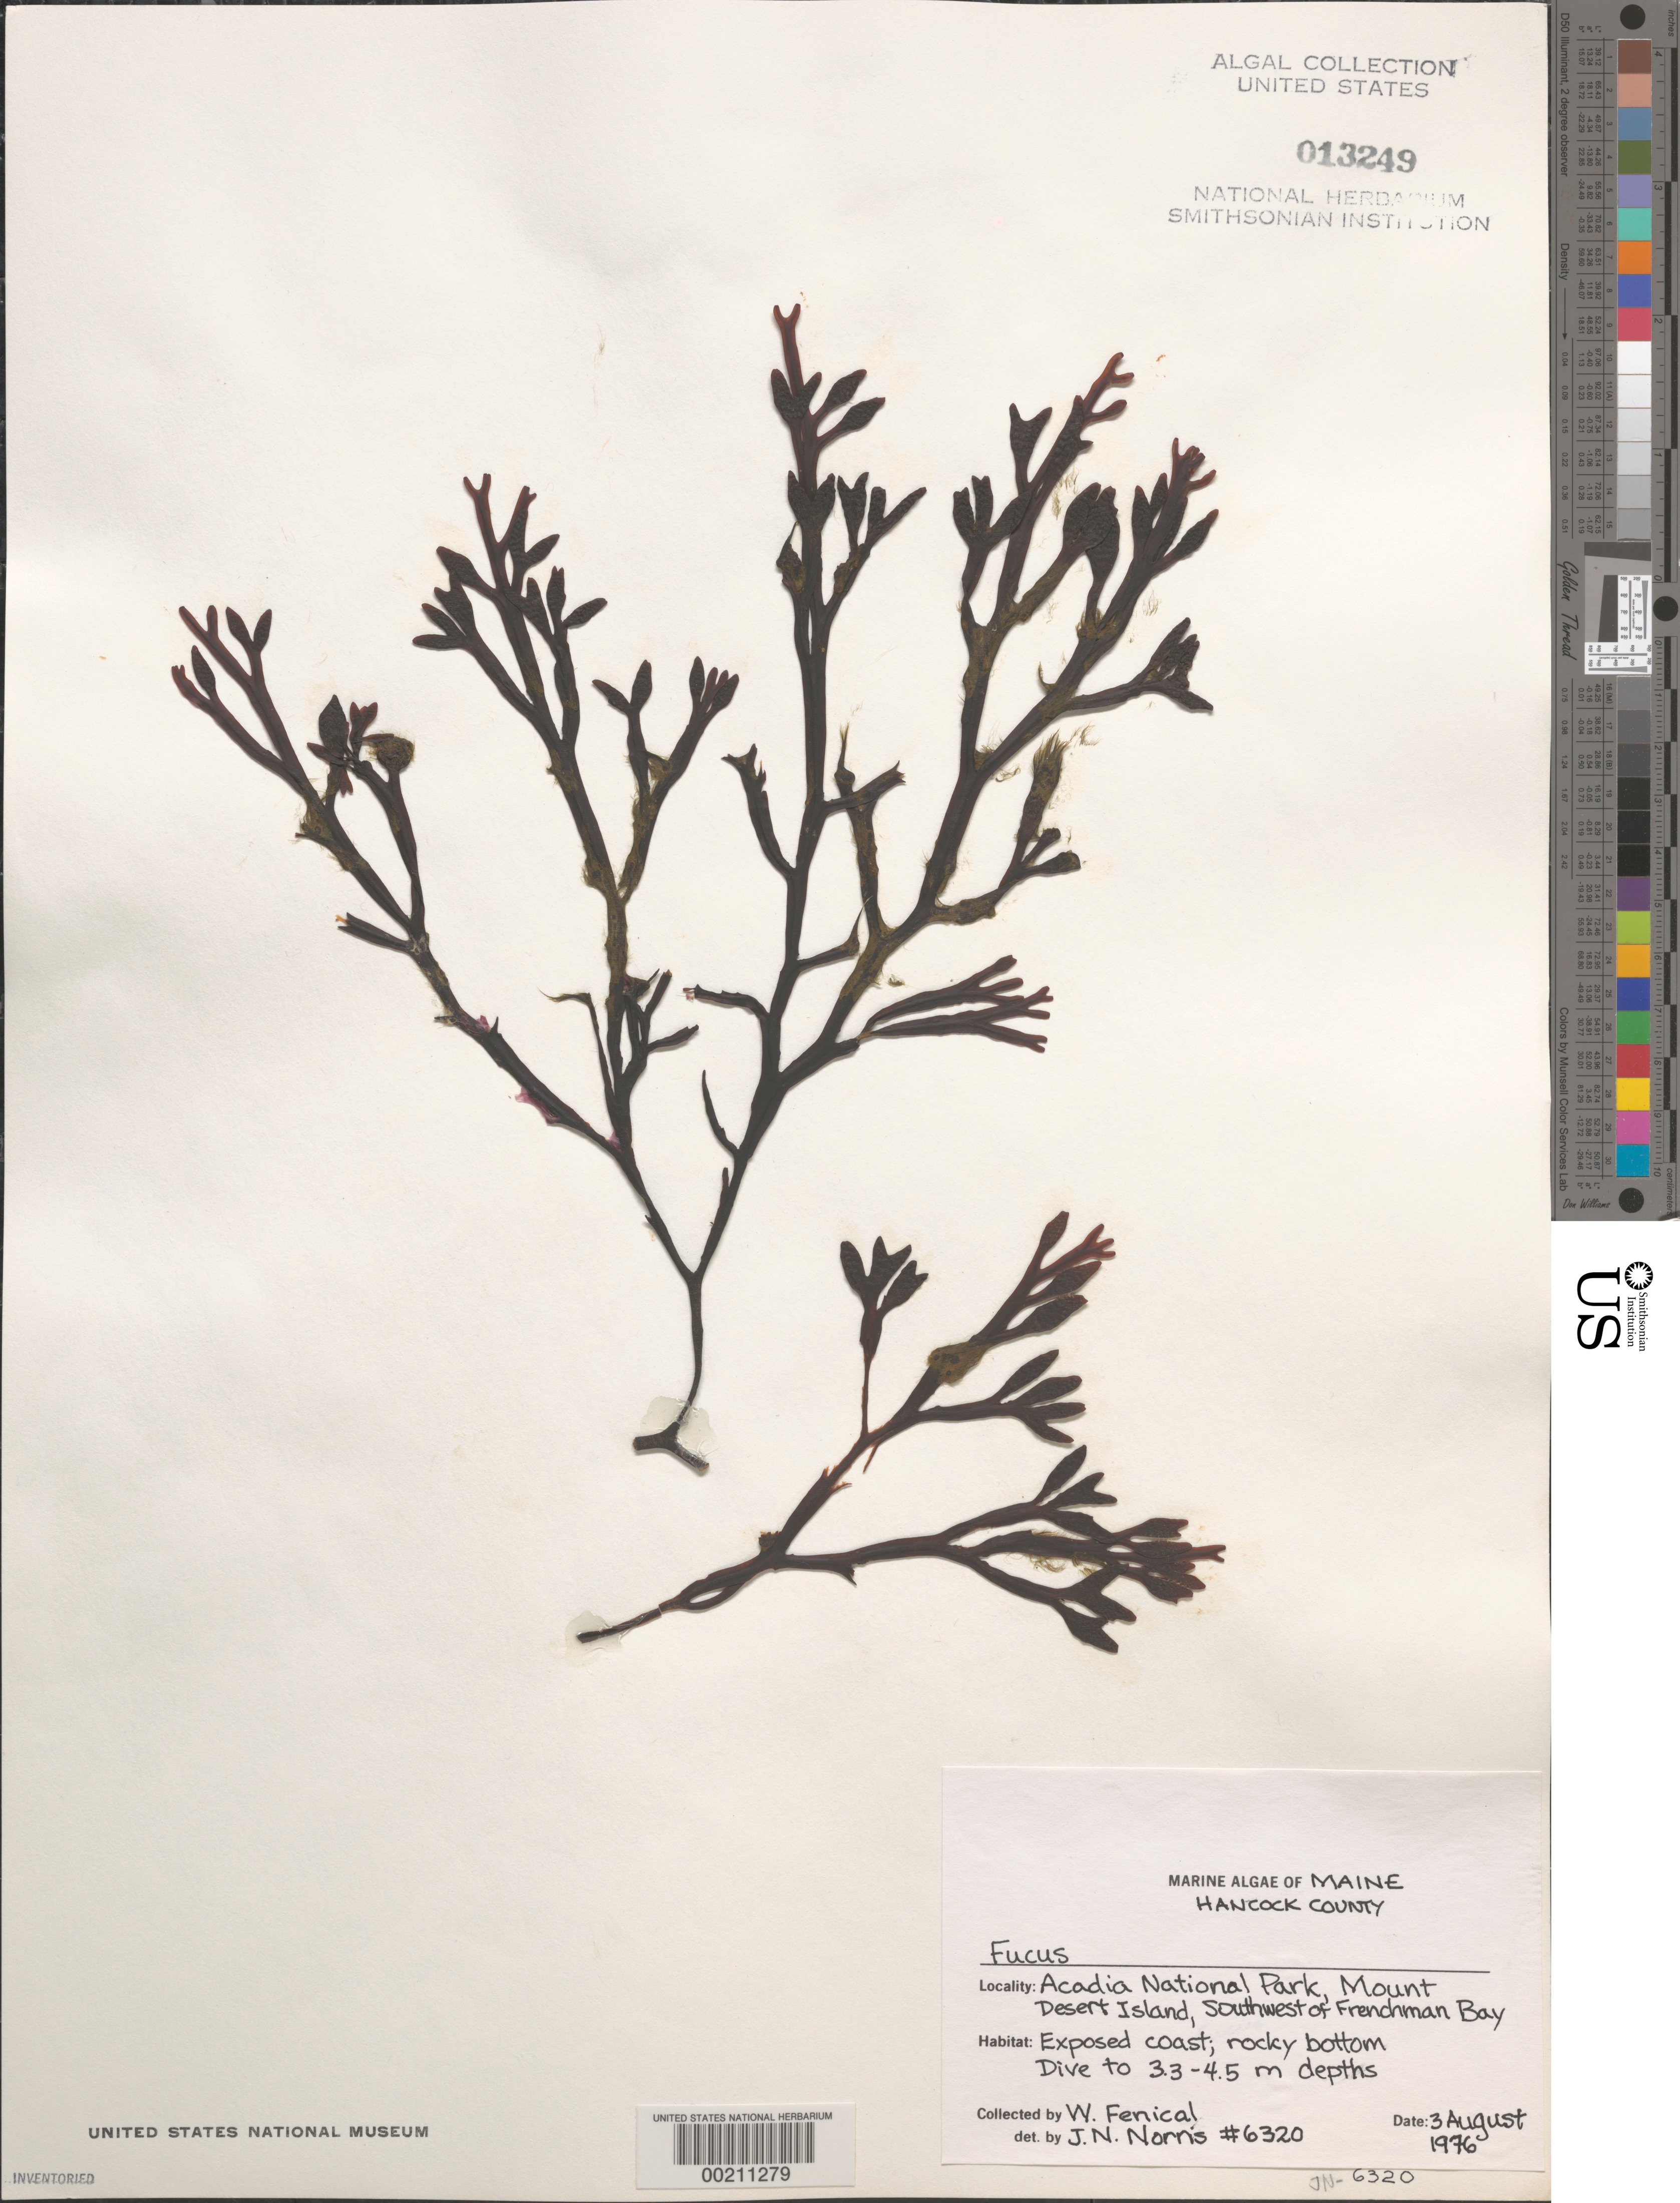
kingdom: Chromista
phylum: Ochrophyta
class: Phaeophyceae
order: Fucales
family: Fucaceae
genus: Fucus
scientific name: Fucus sp.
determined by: Norris, James N.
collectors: W. Fenical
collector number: Jn-6320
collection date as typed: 03 Aug 1976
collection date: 1976-08-03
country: United States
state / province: Maine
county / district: Hancock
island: Mount Desert Island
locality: Acadia National Park, southwest of Frenchman Bay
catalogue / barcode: US 13249